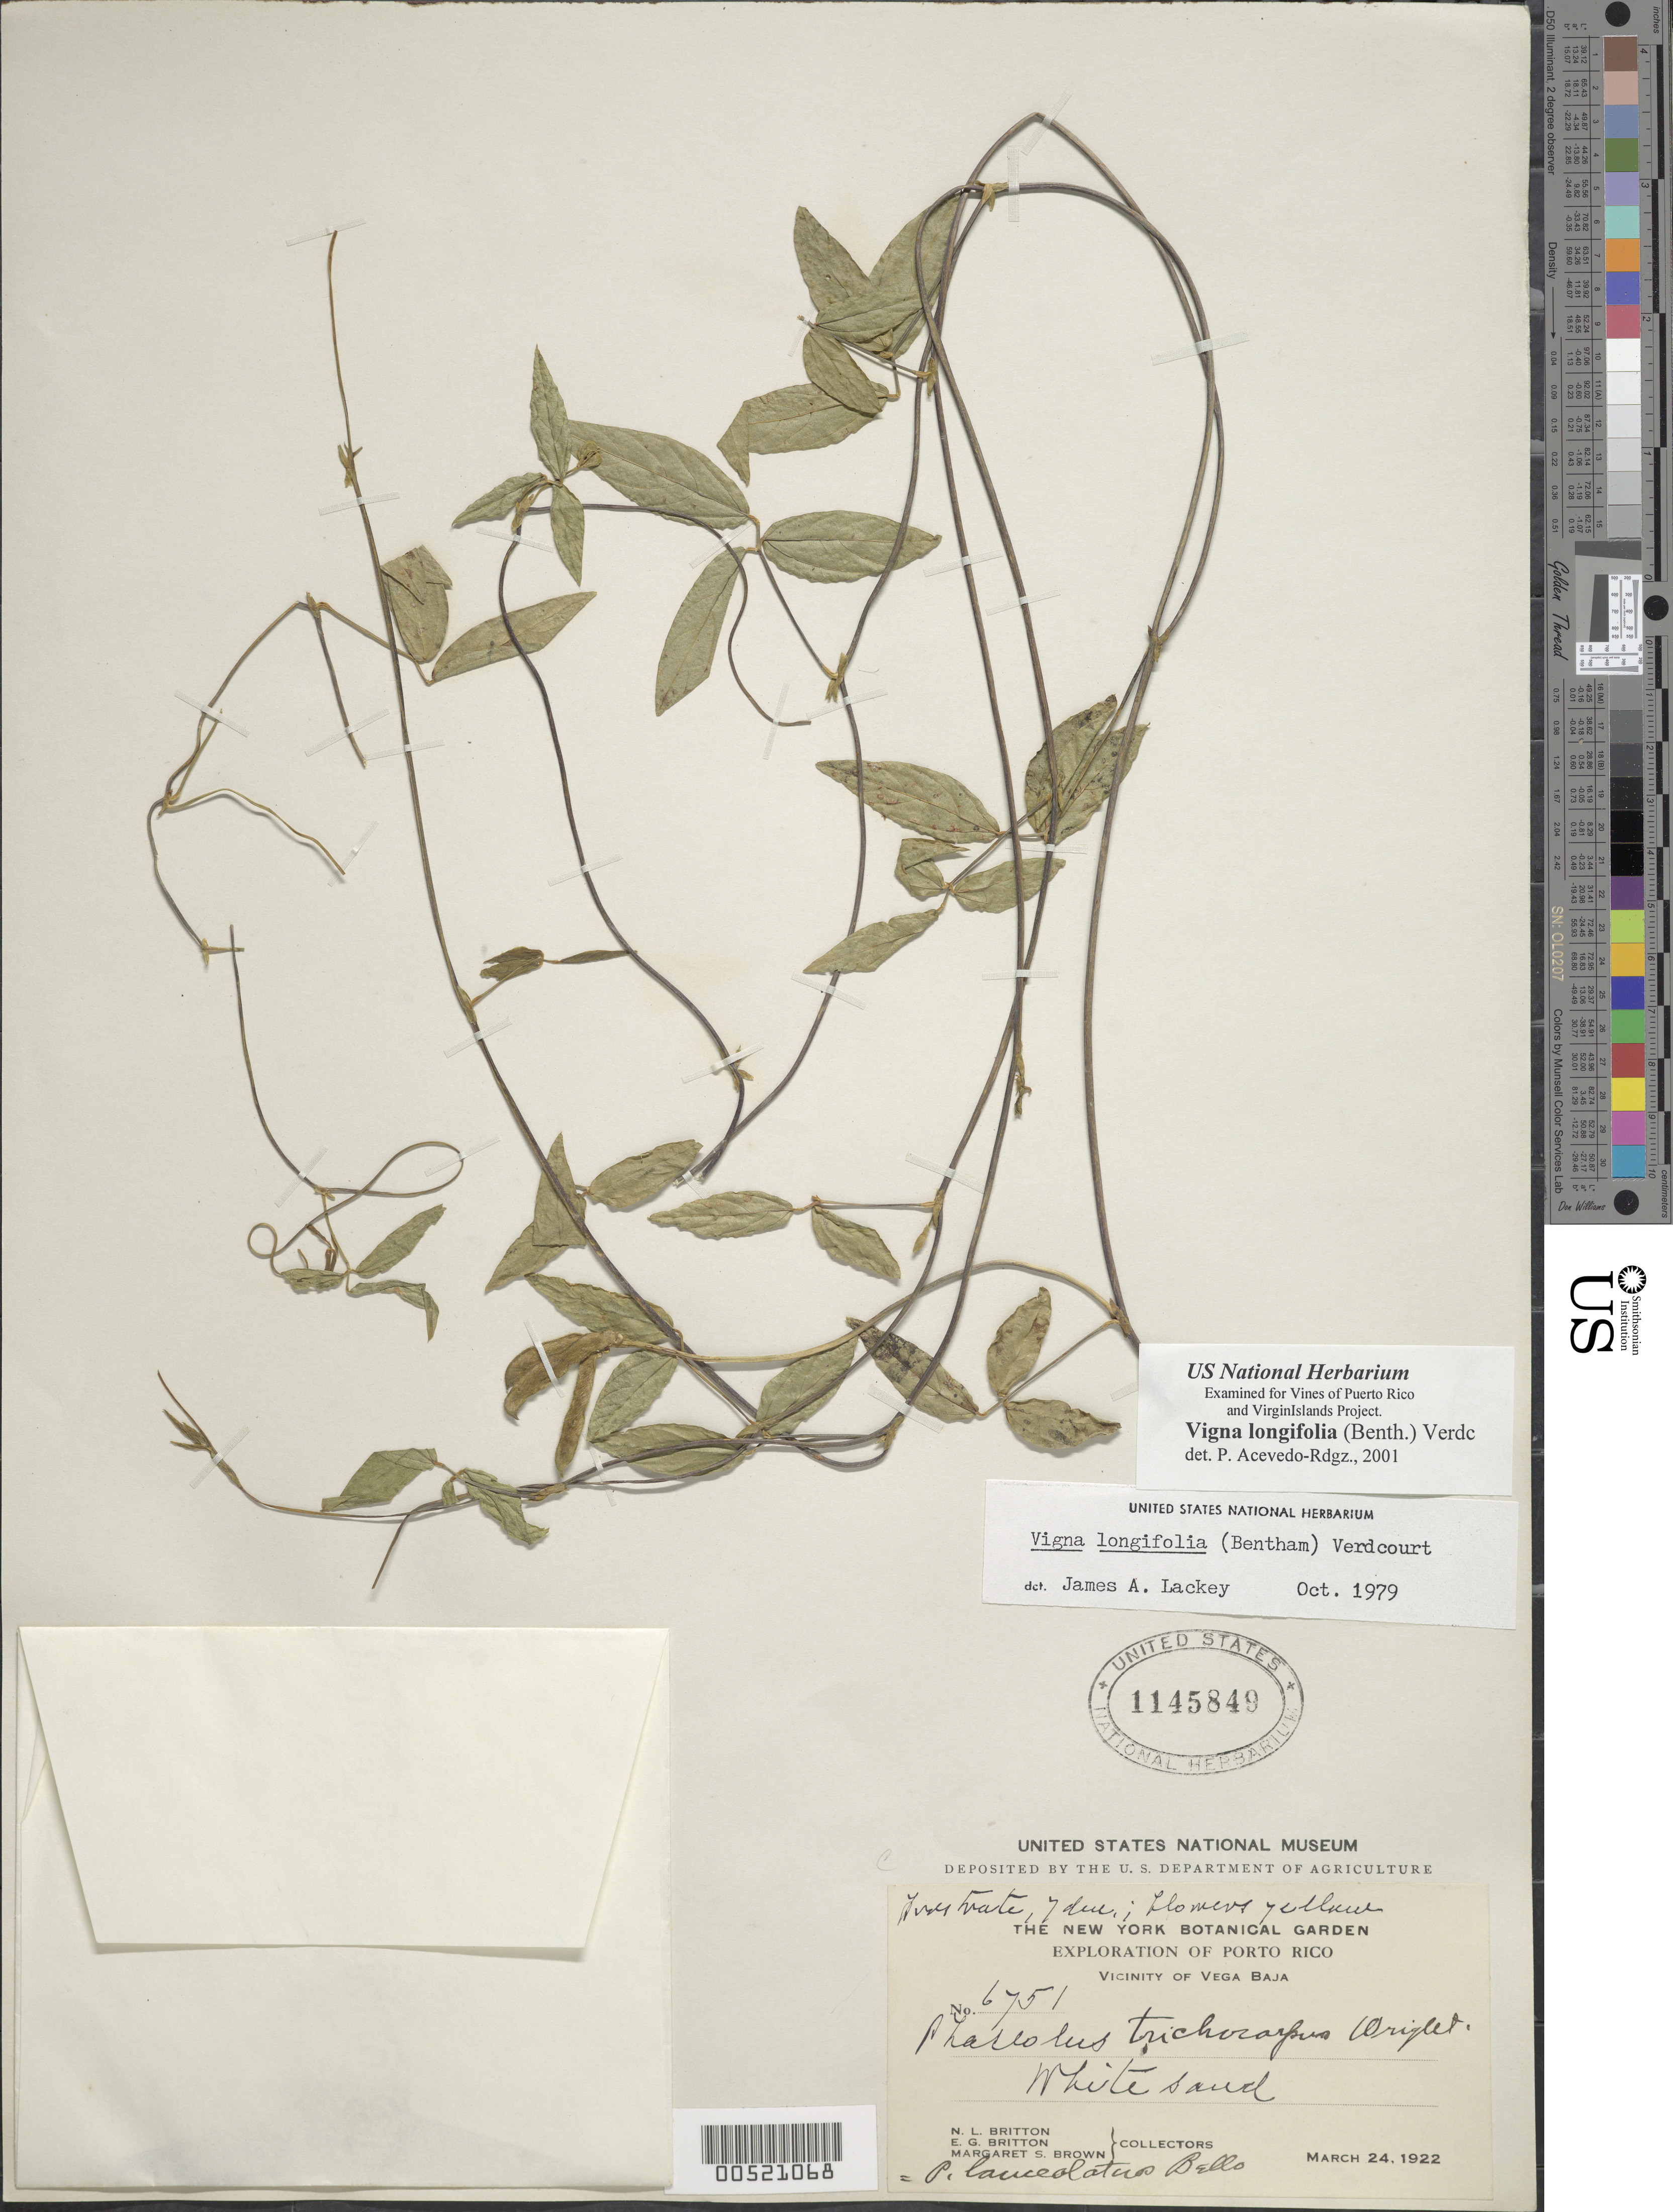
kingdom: Plantae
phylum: Tracheophyta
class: Magnoliopsida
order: Fabales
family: Fabaceae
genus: Vigna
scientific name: Vigna longifolia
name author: (Benth.) Verdc.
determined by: Lackey, James A.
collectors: N. Britton, E. G. Britton & M. S. Brown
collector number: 6751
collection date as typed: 24 Mar 1922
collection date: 1922-03-24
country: Puerto Rico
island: Puerto Rico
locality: vicinity of Vega Baja. White sand.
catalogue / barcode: US 1145849